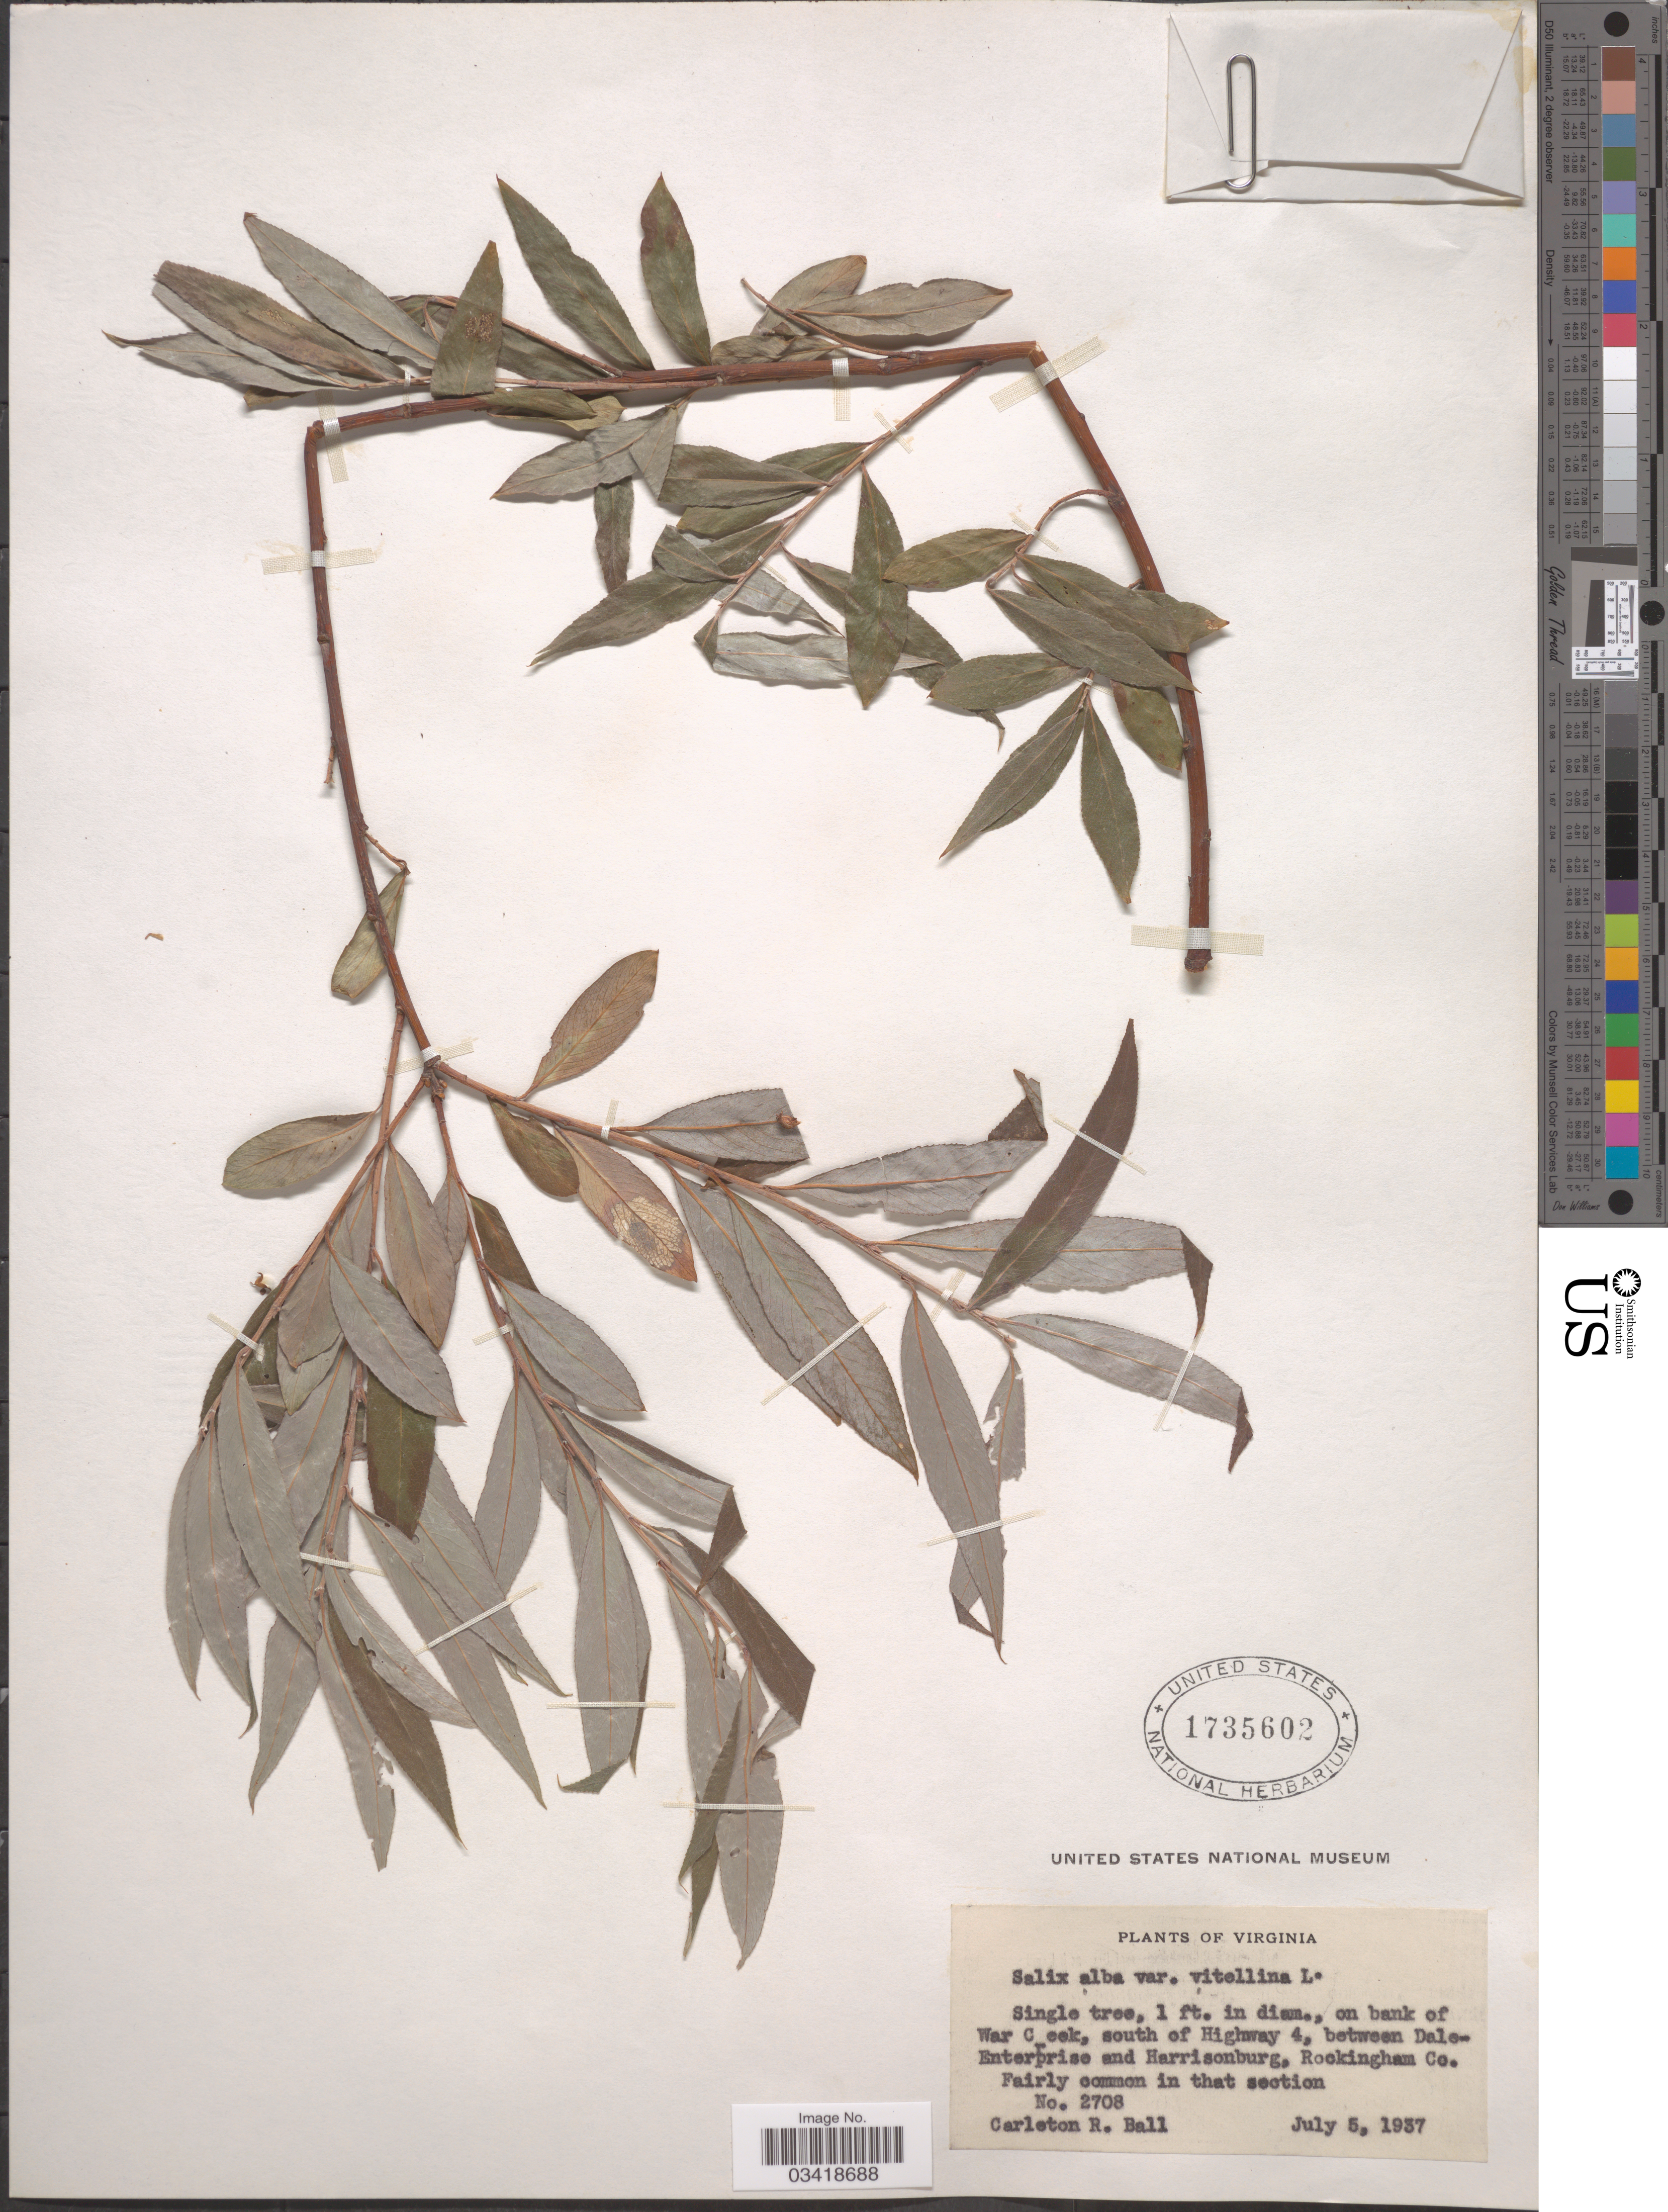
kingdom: Plantae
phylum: Tracheophyta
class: Magnoliopsida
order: Malpighiales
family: Salicaceae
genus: Salix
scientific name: Salix alba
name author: L.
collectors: C. R. Ball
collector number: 2708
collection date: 1937-07-05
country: United States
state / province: Virginia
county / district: Rockingham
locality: On bank of War Creek, south of Highway 4, between Dale-Enterprise and Harrisonburg, Rockingham Co.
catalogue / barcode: US 1735602